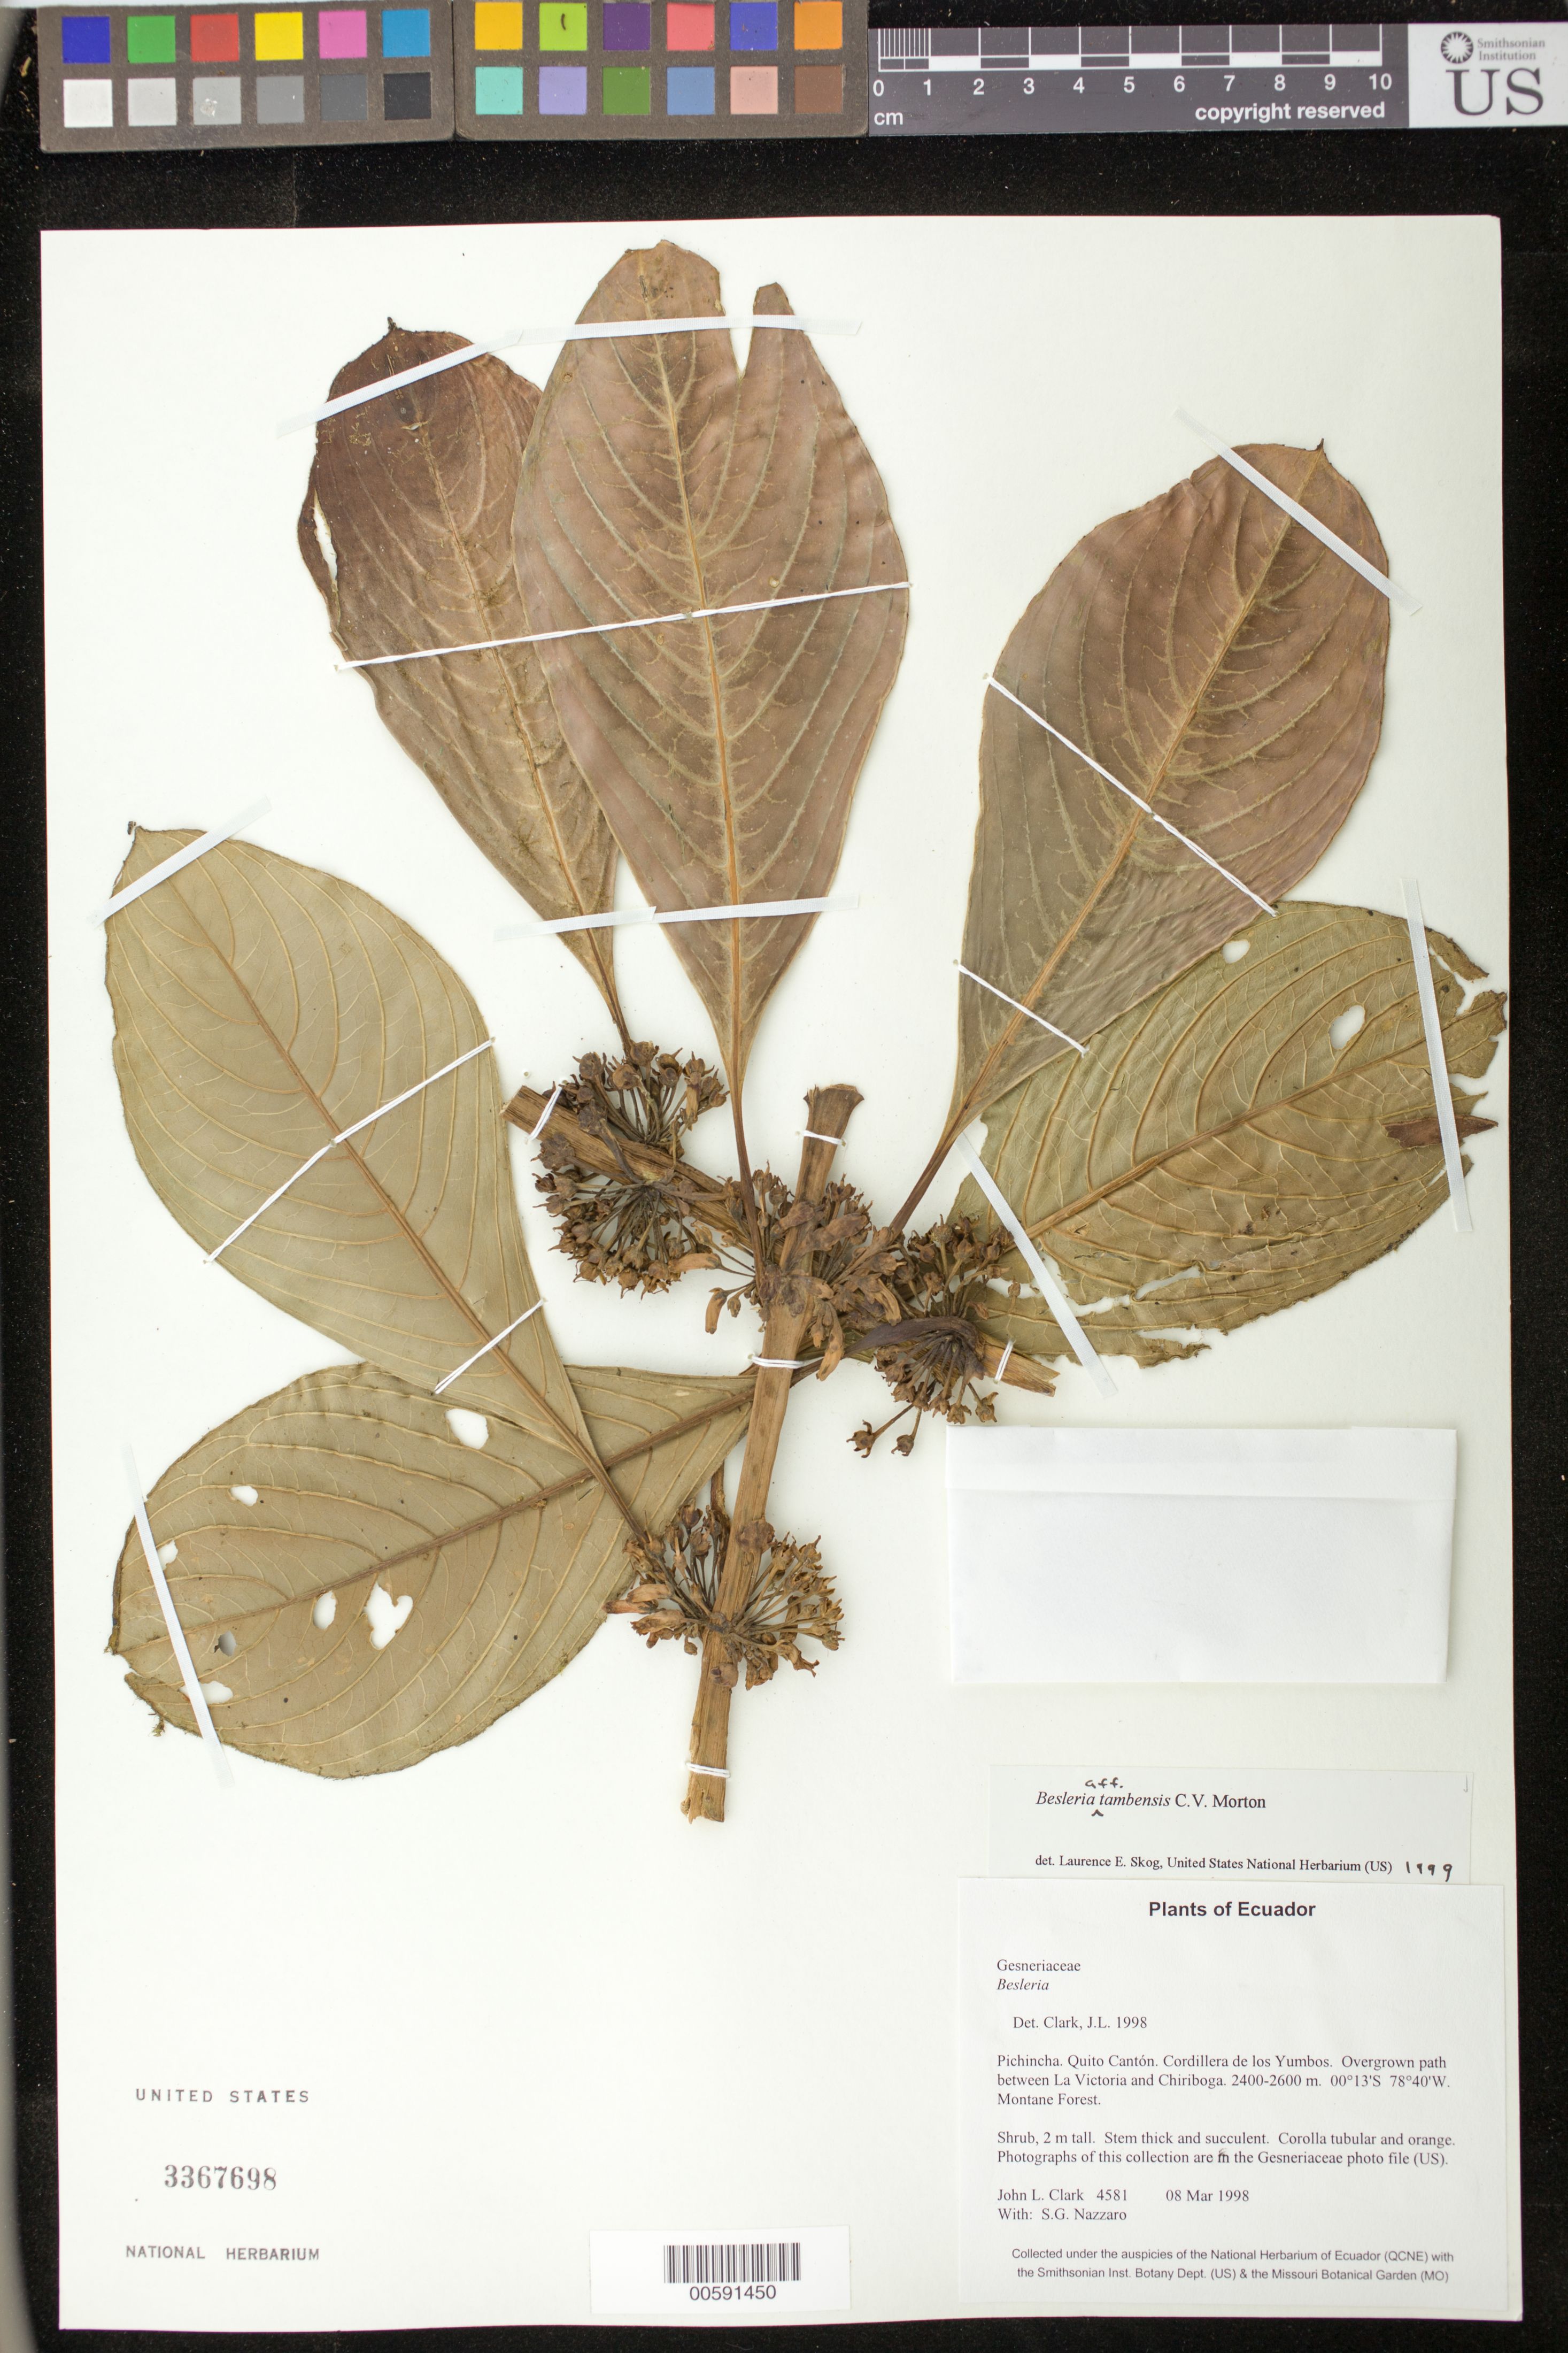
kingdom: Plantae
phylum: Tracheophyta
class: Magnoliopsida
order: Lamiales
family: Gesneriaceae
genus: Besleria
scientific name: Besleria tambensis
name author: C.V. Morton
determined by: Clark, J. L., (SEL), The Marie Selby Botanical Garden (UNITED STATES)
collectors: J. L. Clark & S. Nazzaro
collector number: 4581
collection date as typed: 08 Mar 1998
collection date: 1998-03-08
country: Ecuador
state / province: Pichincha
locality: Quito Cantón. Cordillera de los Yumbos. Overgrown path between La Victoria and Chiriboga.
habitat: Montane Forest.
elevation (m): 2400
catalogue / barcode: US 3367698